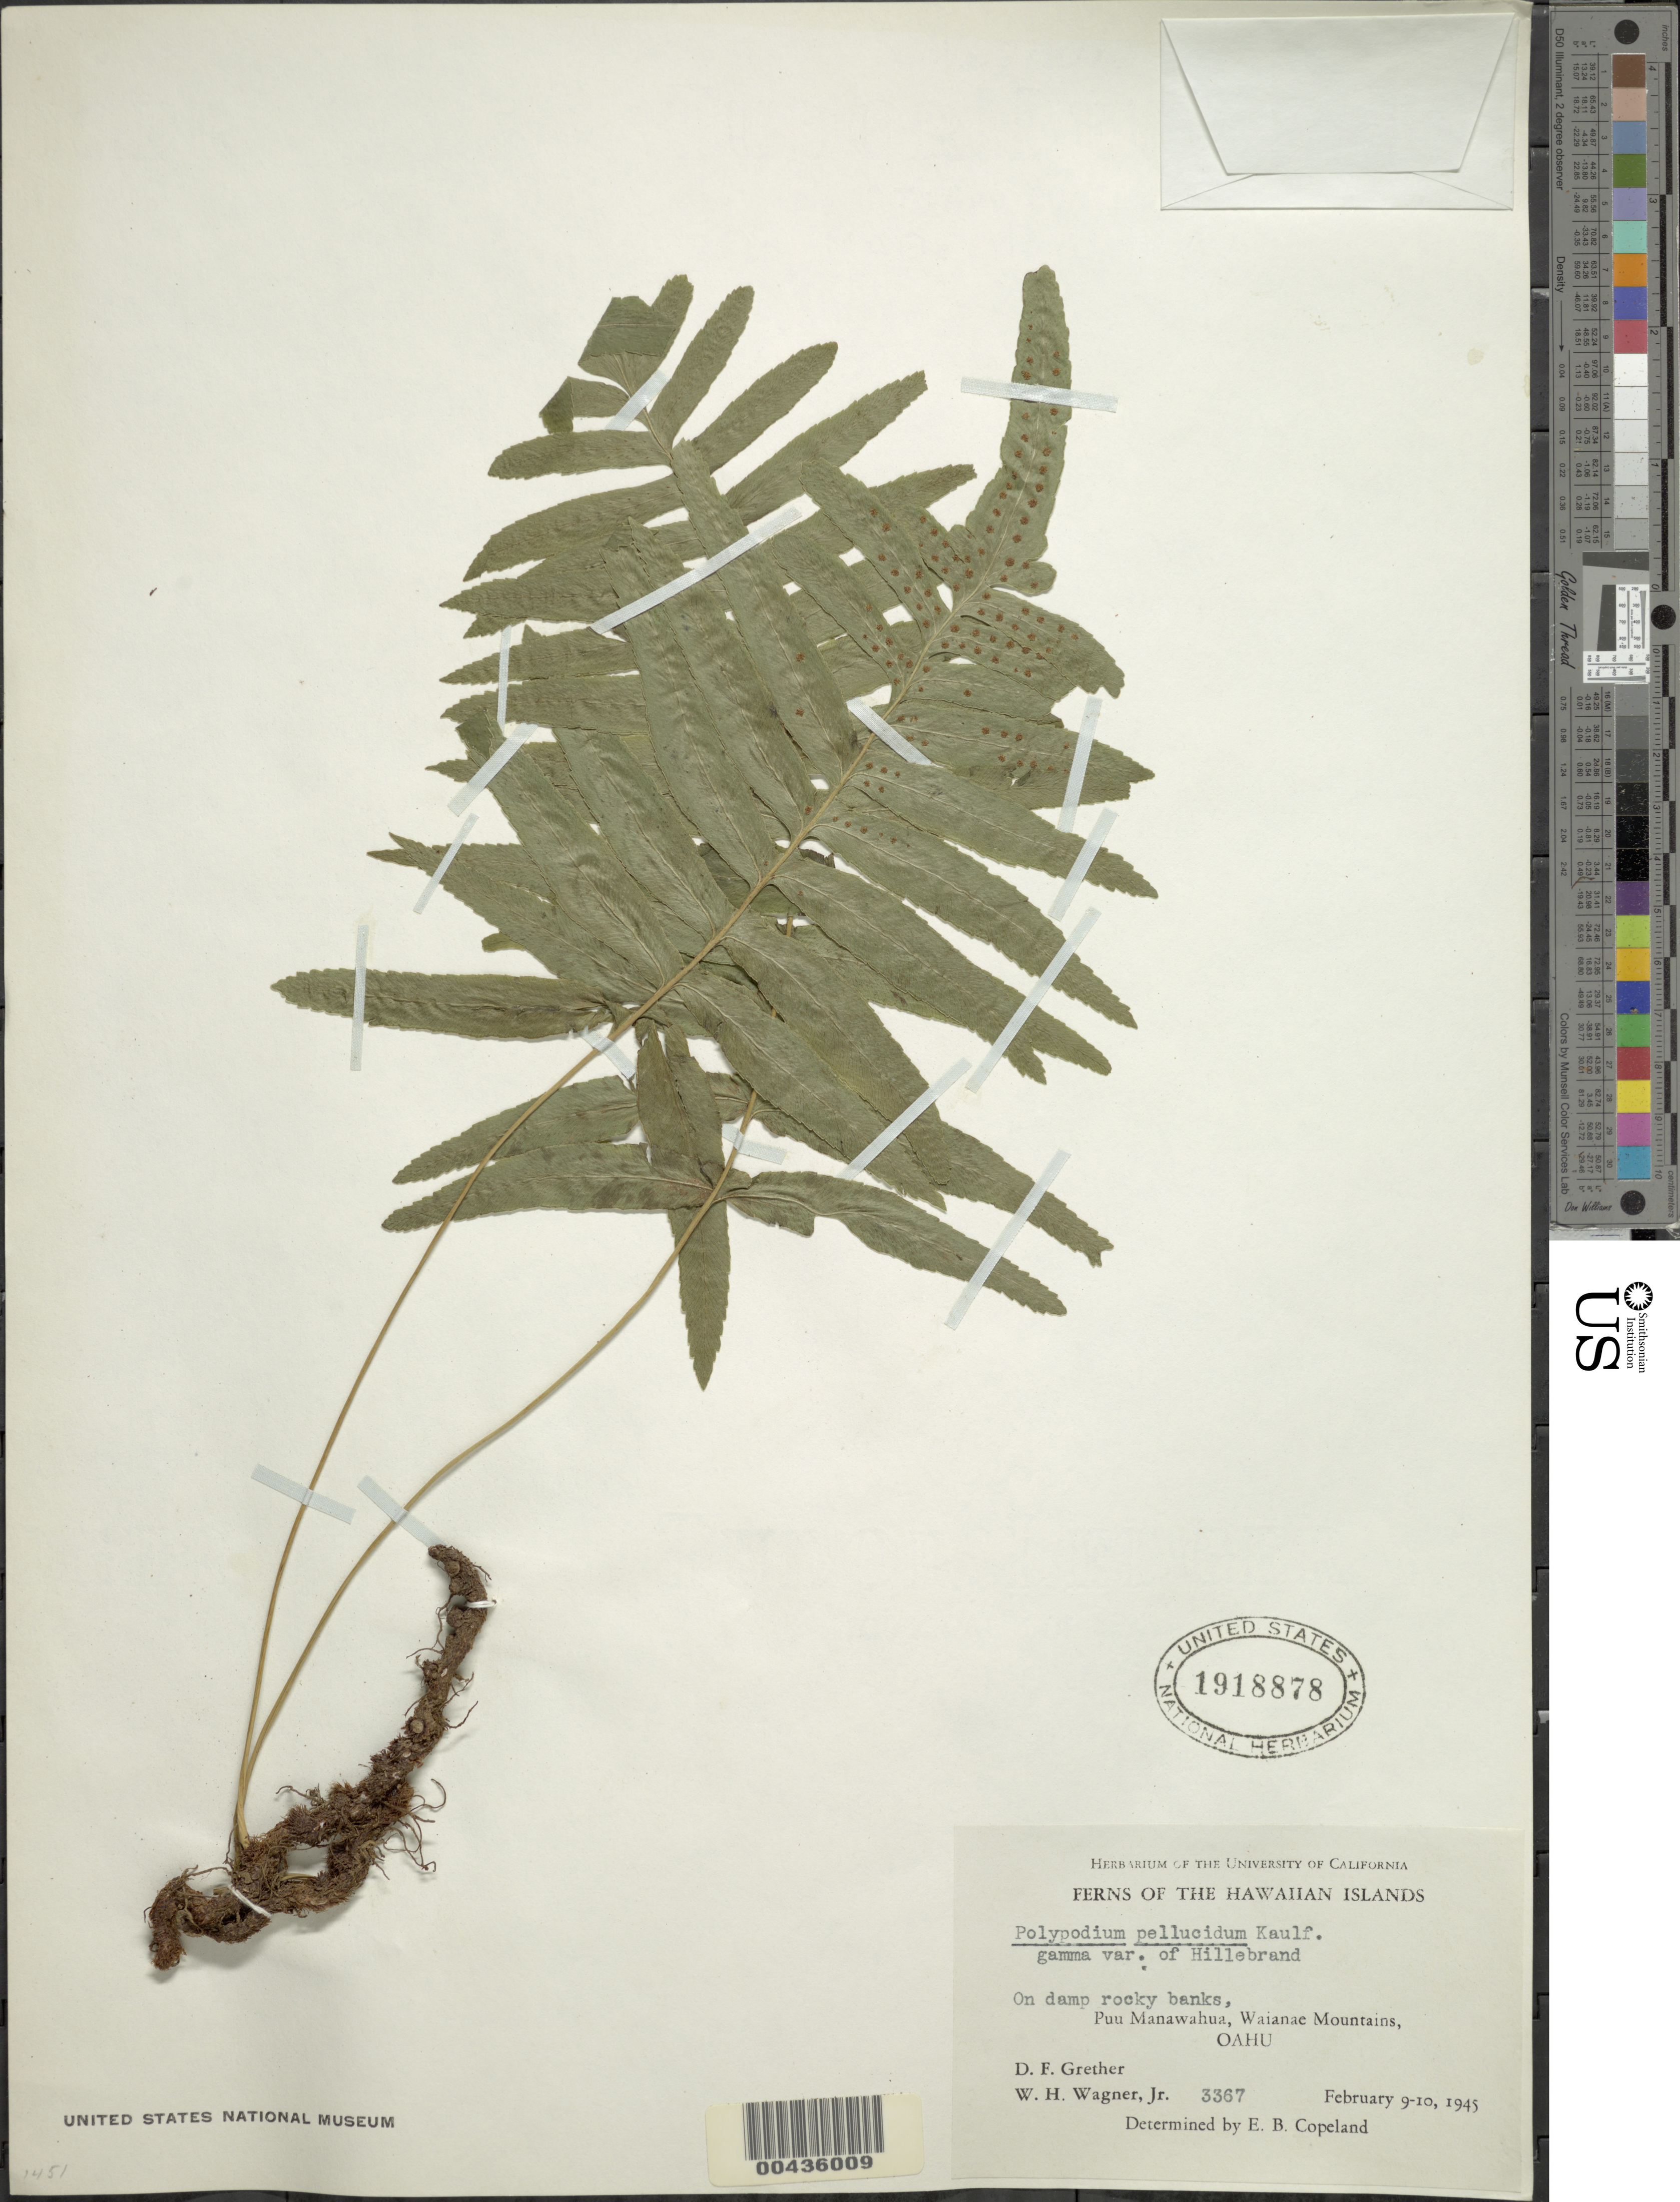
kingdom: Plantae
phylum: Tracheophyta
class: Polypodiopsida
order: Polypodiales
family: Polypodiaceae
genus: Polypodium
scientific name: Polypodium pellucidum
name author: Kaulf.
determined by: Copeland, E. B.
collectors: D. F. Grether & W. H. Wagner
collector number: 3367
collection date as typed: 9 Feb 1945 to 10 Feb 1945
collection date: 1945-02-09/1945-02-10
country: United States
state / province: Hawaii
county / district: Honolulu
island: Oahu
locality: Puu Manawahua, Waianae Mountains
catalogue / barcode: US 1918878